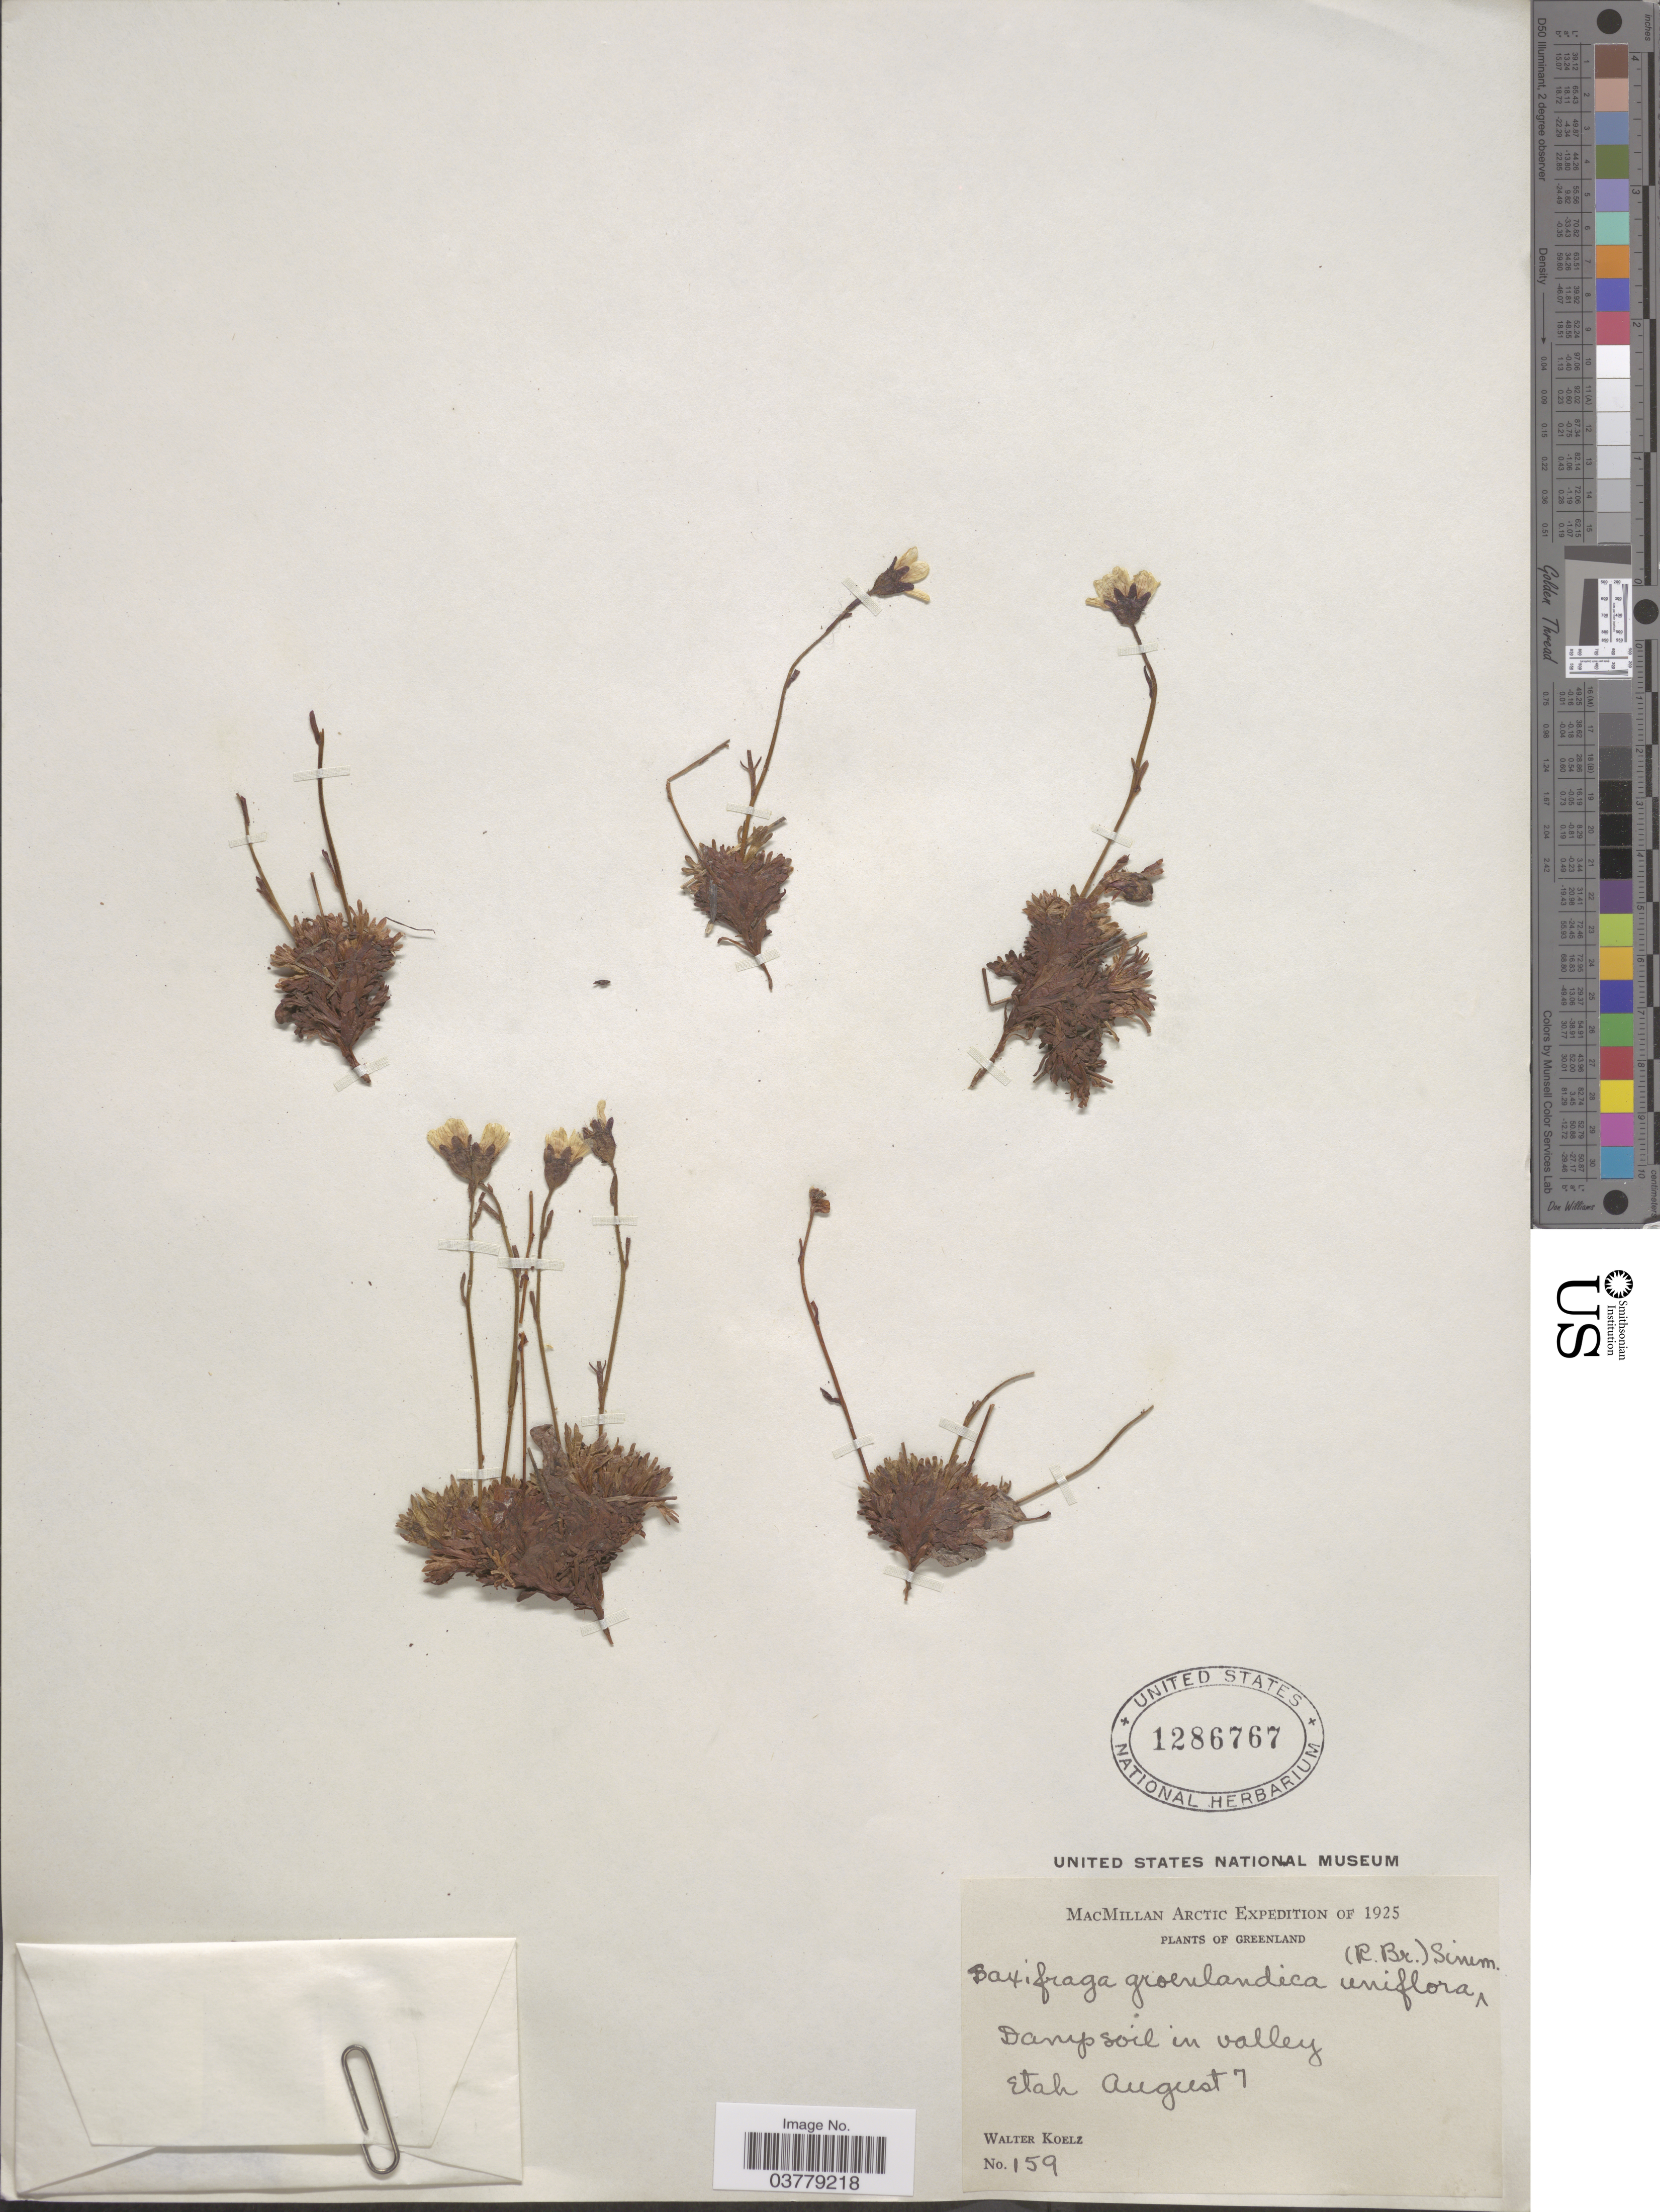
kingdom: Plantae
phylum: Tracheophyta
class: Magnoliopsida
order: Saxifragales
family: Saxifragaceae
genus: Saxifraga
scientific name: Saxifraga groenlandica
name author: L.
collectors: W. N. Koelz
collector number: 159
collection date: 1925-08-07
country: Greenland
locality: Damp soil in valley Etah.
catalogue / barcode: US 1286767